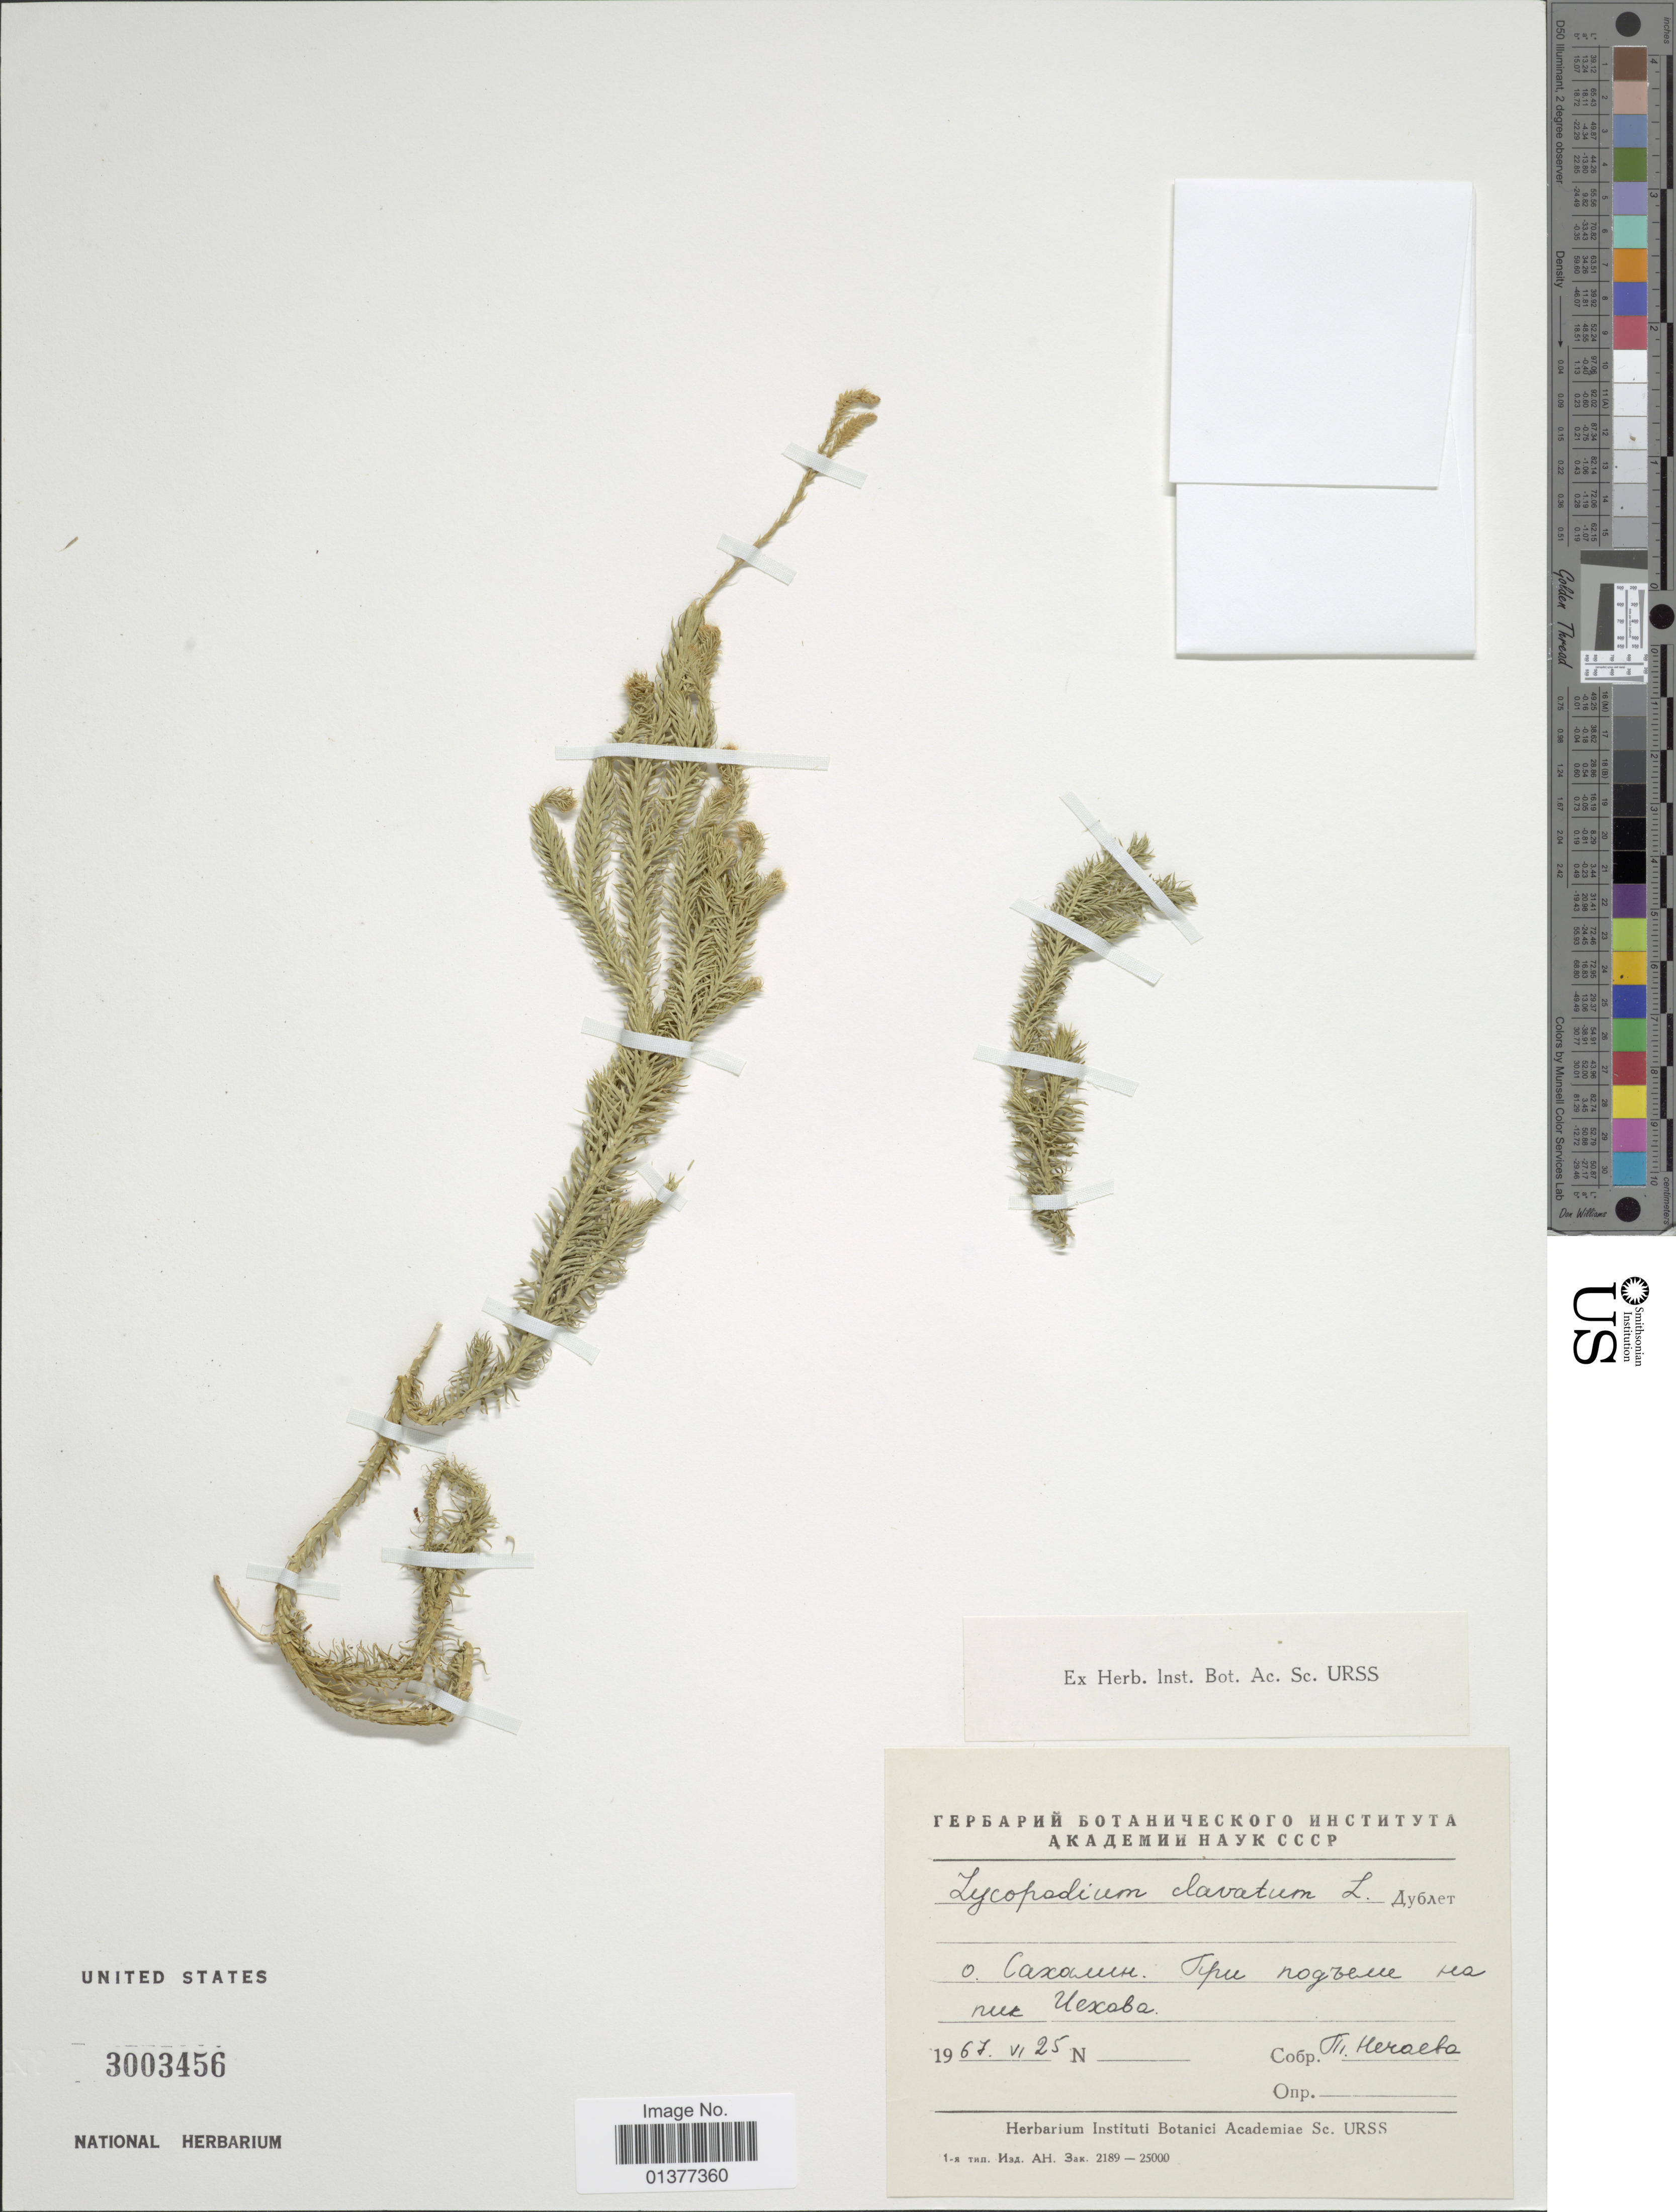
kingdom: Plantae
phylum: Tracheophyta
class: Lycopodiopsida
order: Lycopodiales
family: Lycopodiaceae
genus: Lycopodium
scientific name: Lycopodium clavatum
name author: L.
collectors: T. Nechaeva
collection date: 1967-06-25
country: Russian Federation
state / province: Sakhalin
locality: Peak Chekhova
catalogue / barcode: US 3003456